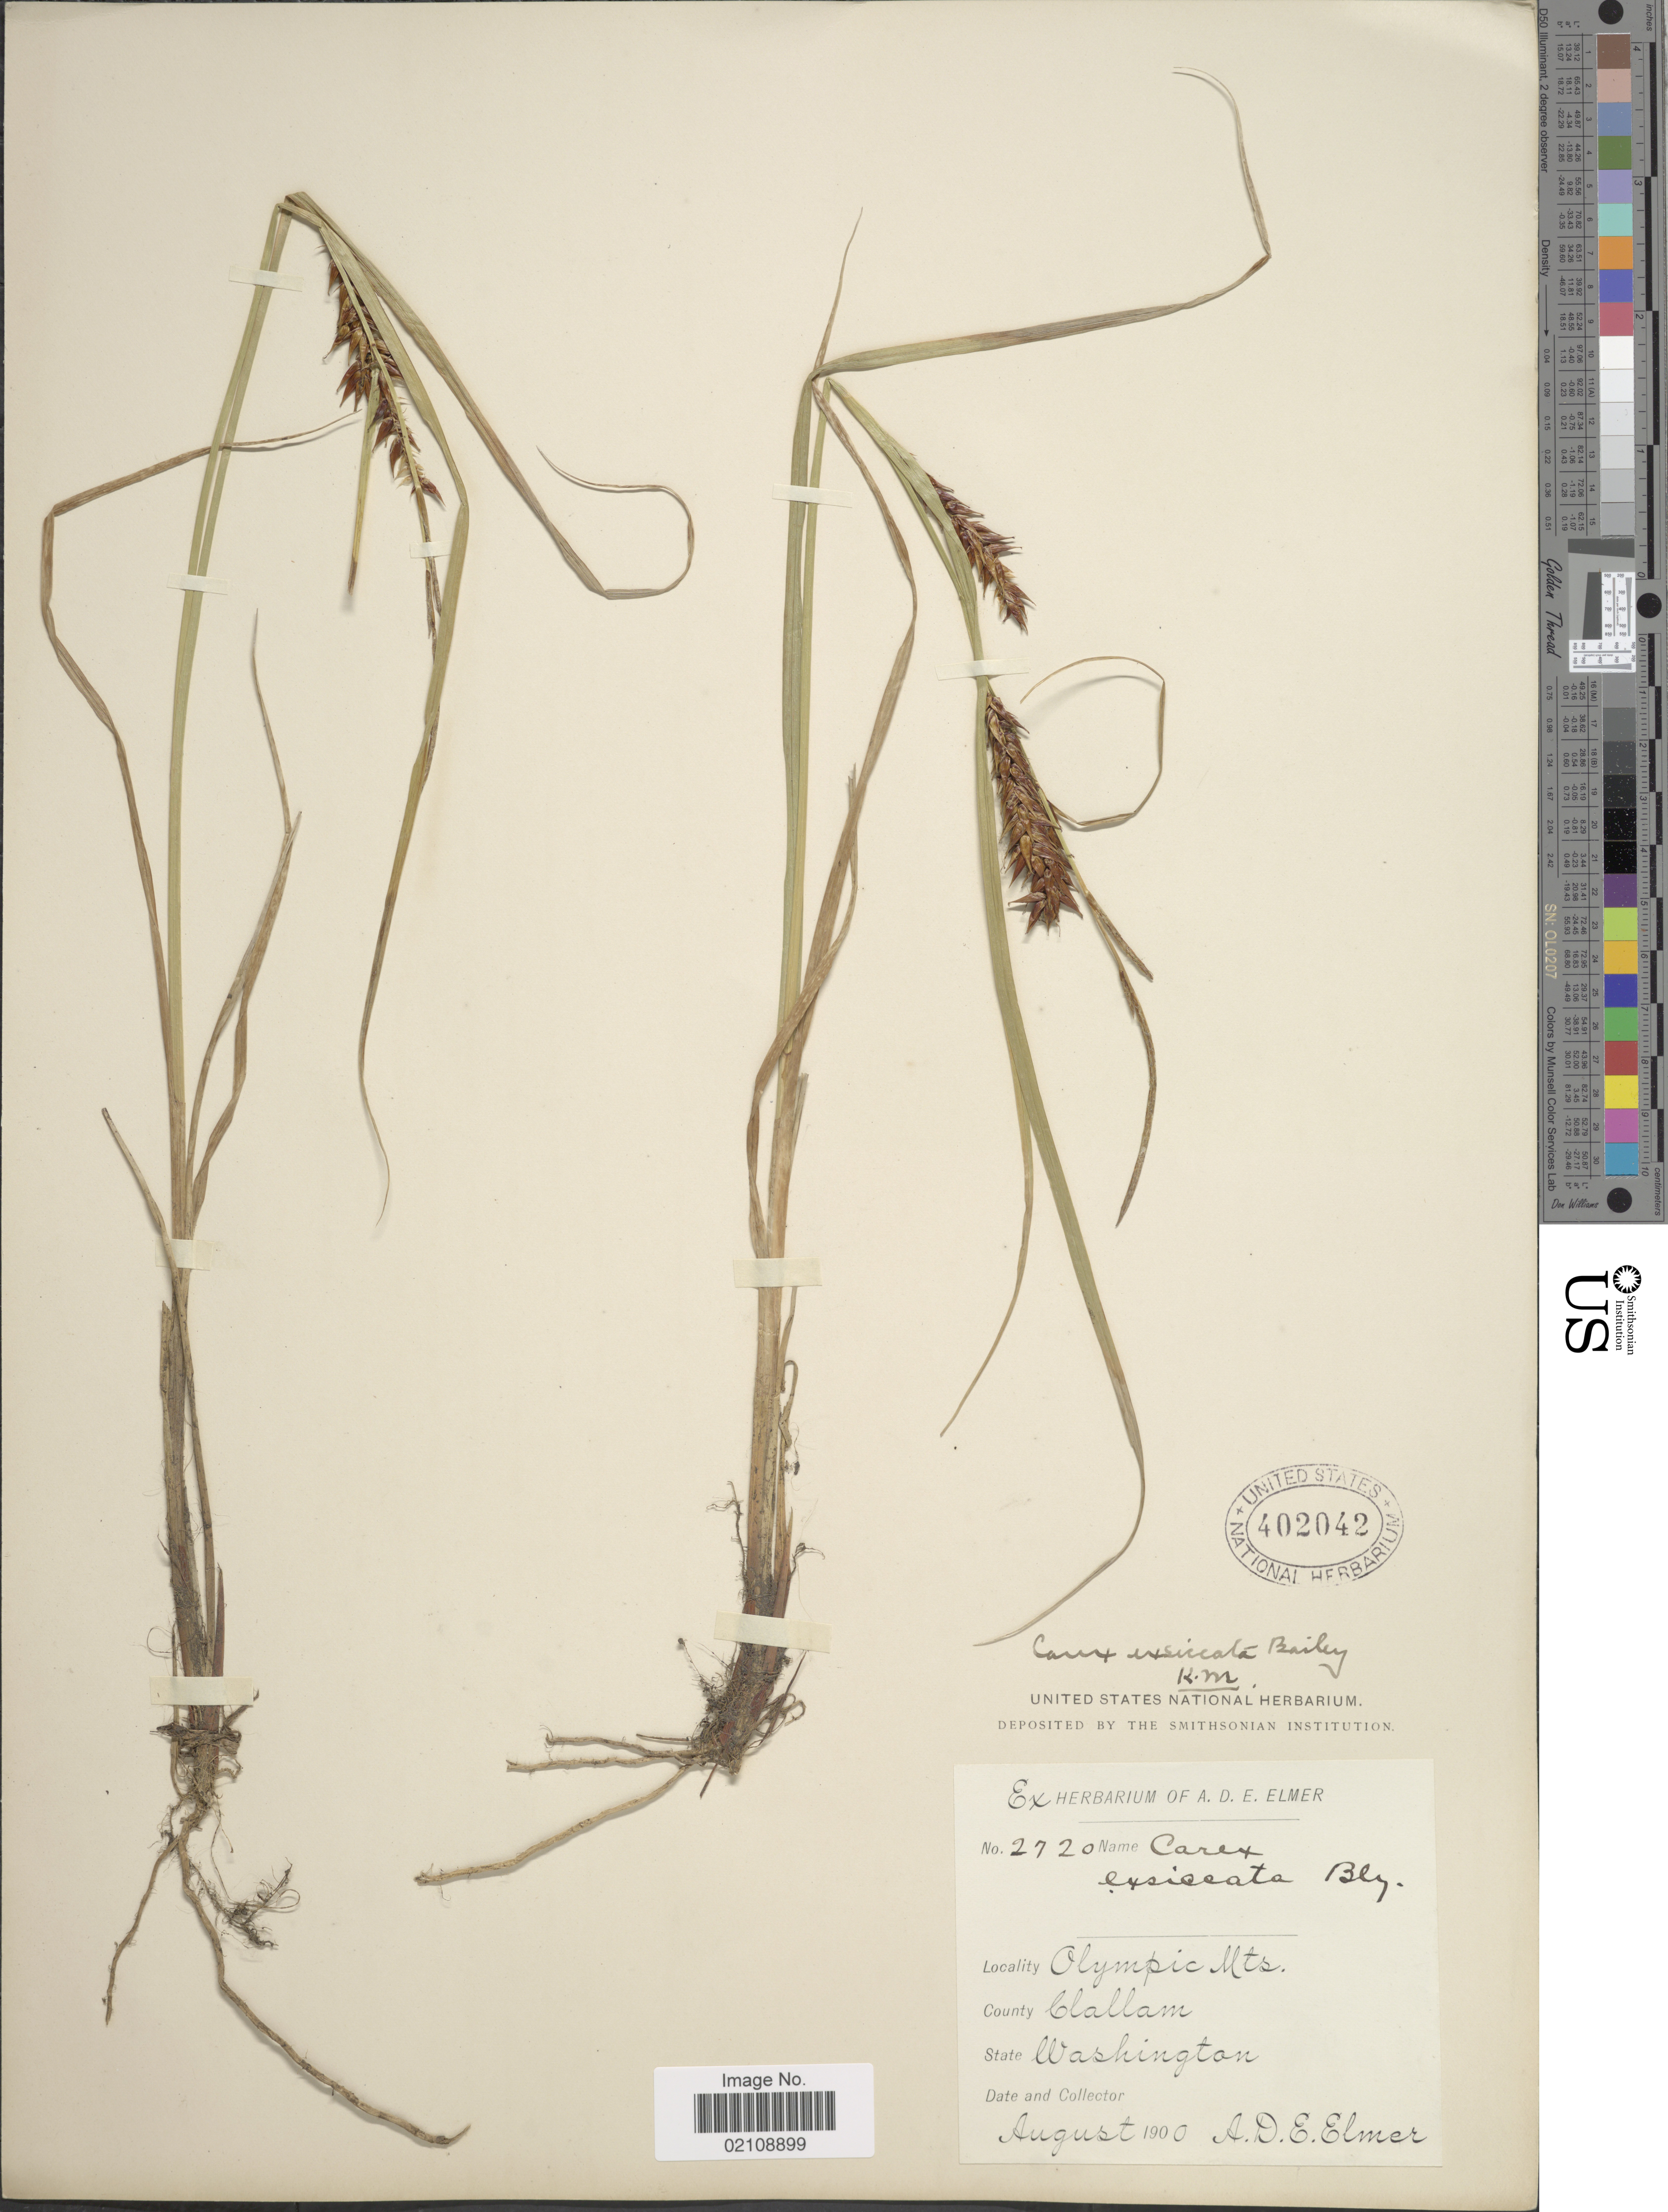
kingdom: Plantae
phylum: Tracheophyta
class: Liliopsida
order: Poales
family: Cyperaceae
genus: Carex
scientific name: Carex exsiccata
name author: L.H. Bailey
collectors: A. D. E. Elmer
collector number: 2720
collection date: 1900-08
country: United States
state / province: Washington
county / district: Clallam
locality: Olympic Mts., County Clallam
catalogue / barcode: US 402042